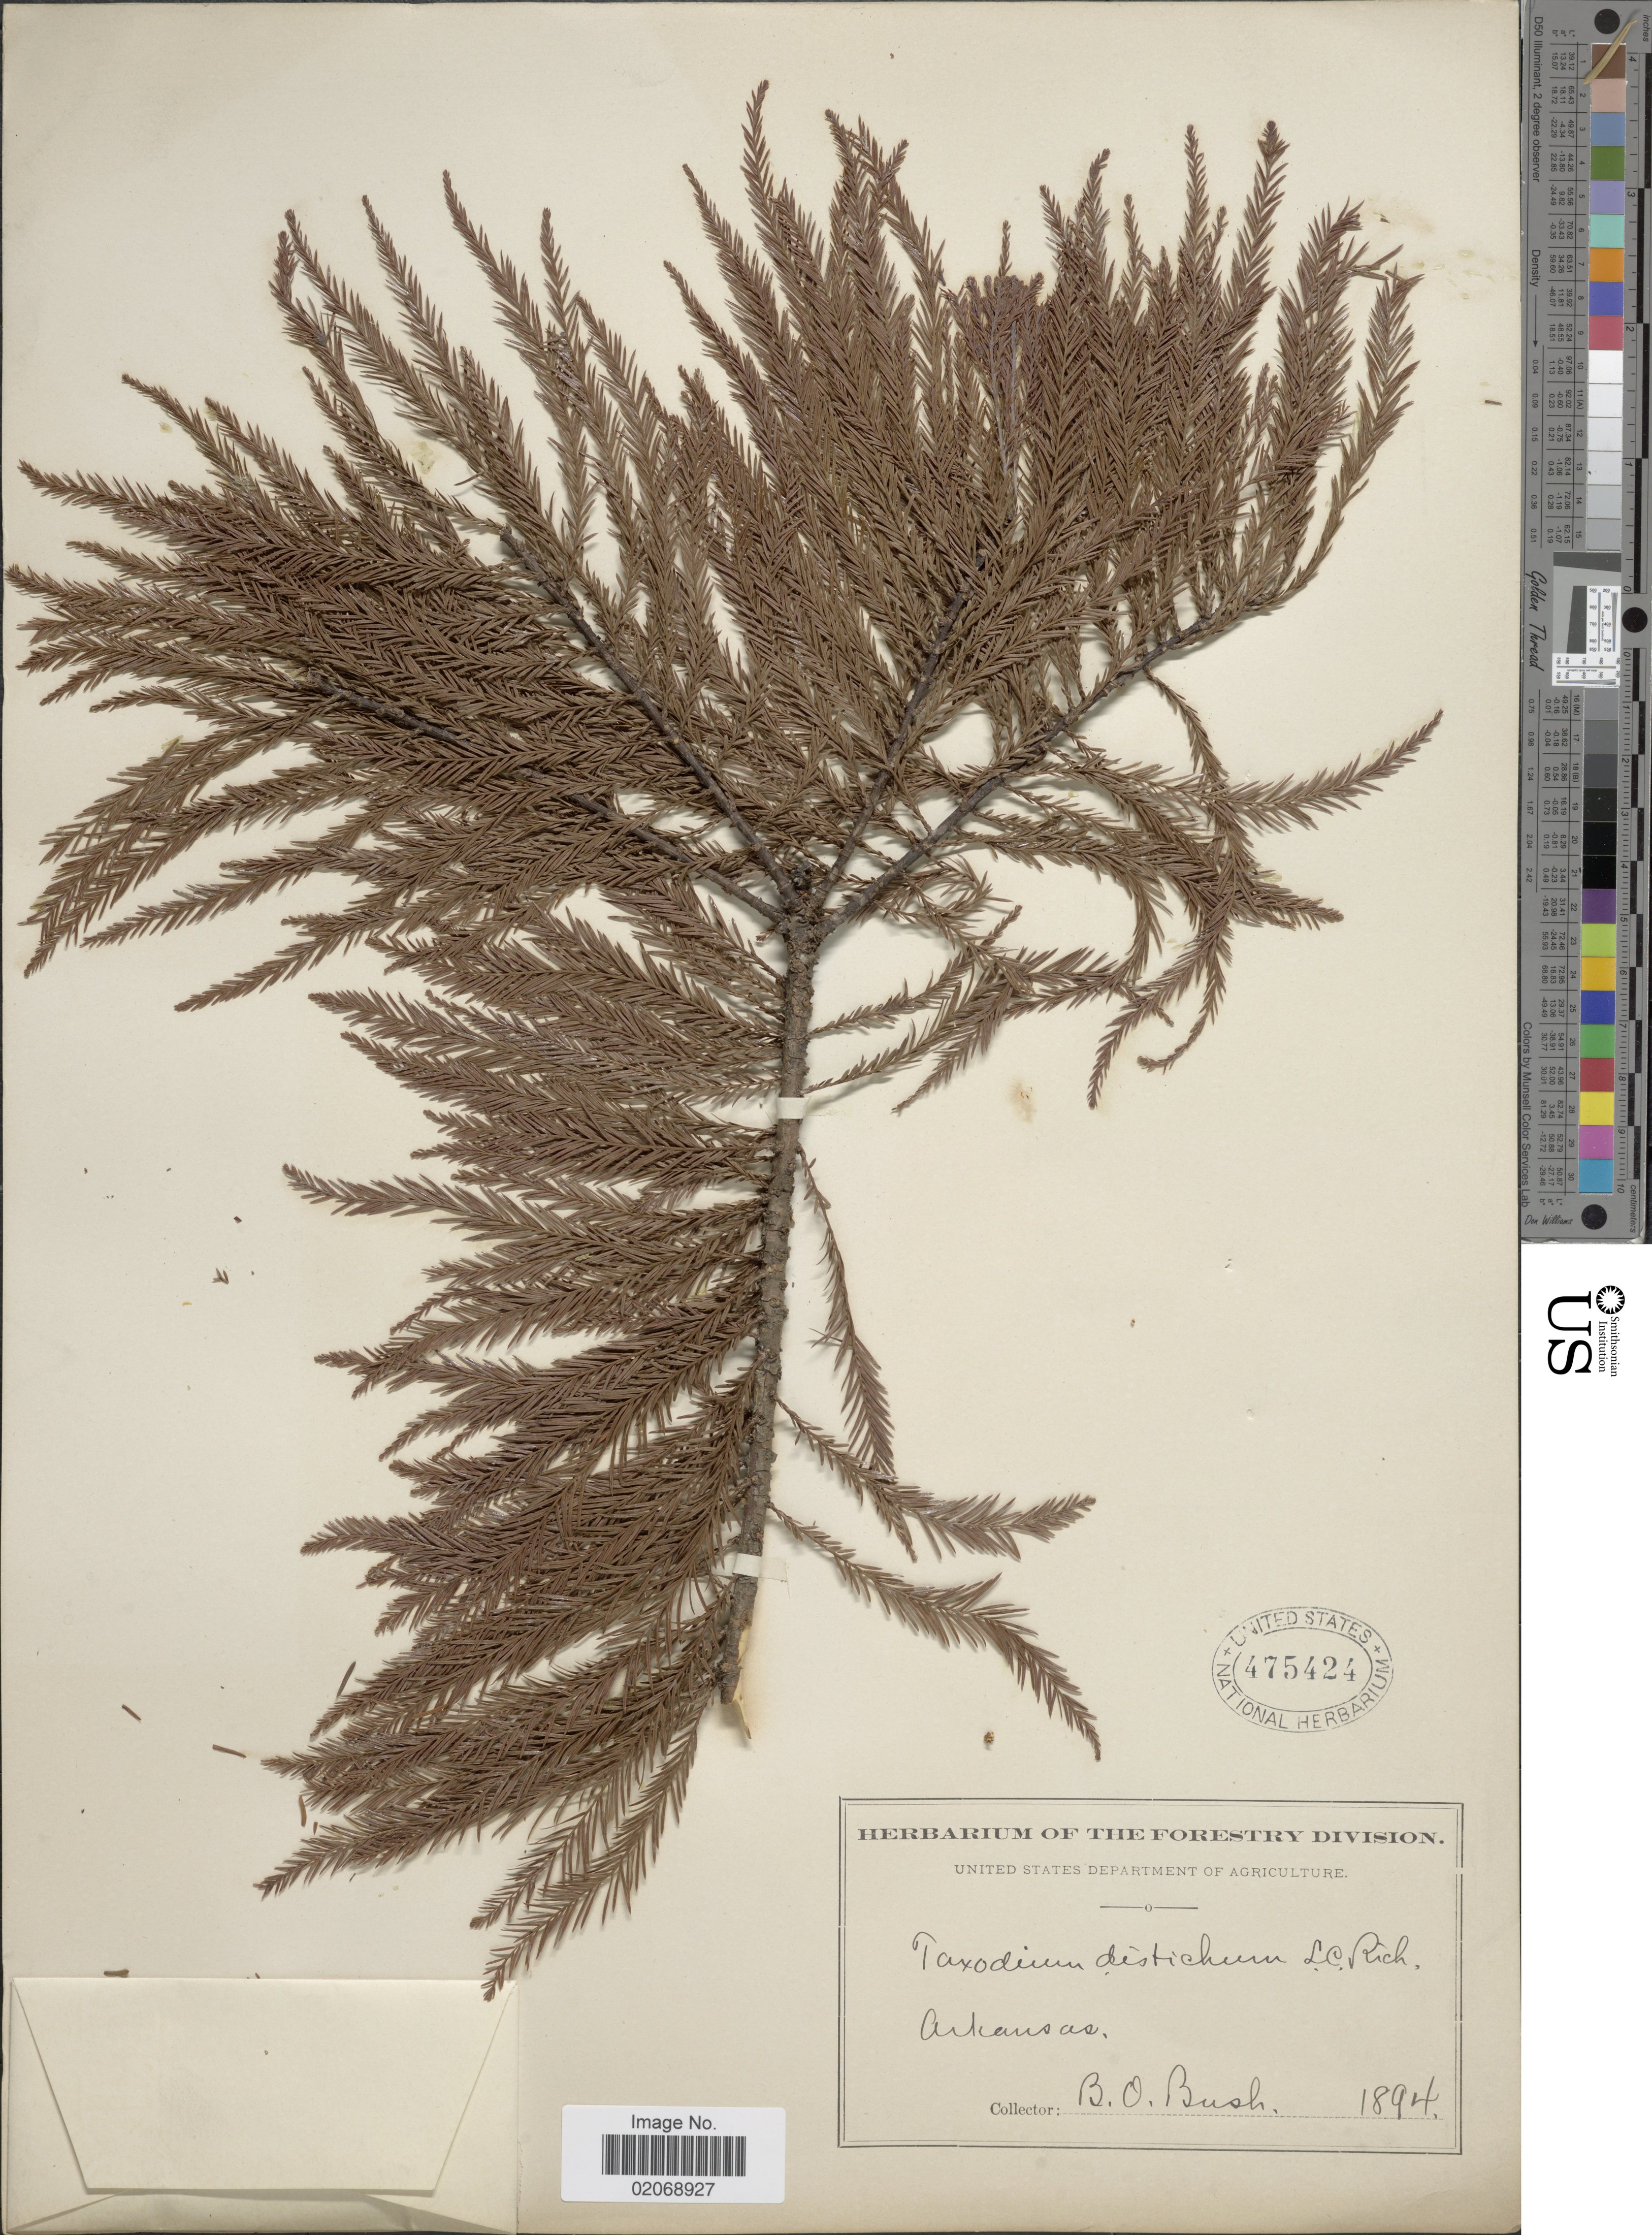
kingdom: Plantae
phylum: Tracheophyta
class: Pinopsida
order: Pinales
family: Cupressaceae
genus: Taxodium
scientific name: Taxodium distichum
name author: (L.) Rich.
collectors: B. Bush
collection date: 1894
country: United States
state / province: Arkansas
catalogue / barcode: US 475424